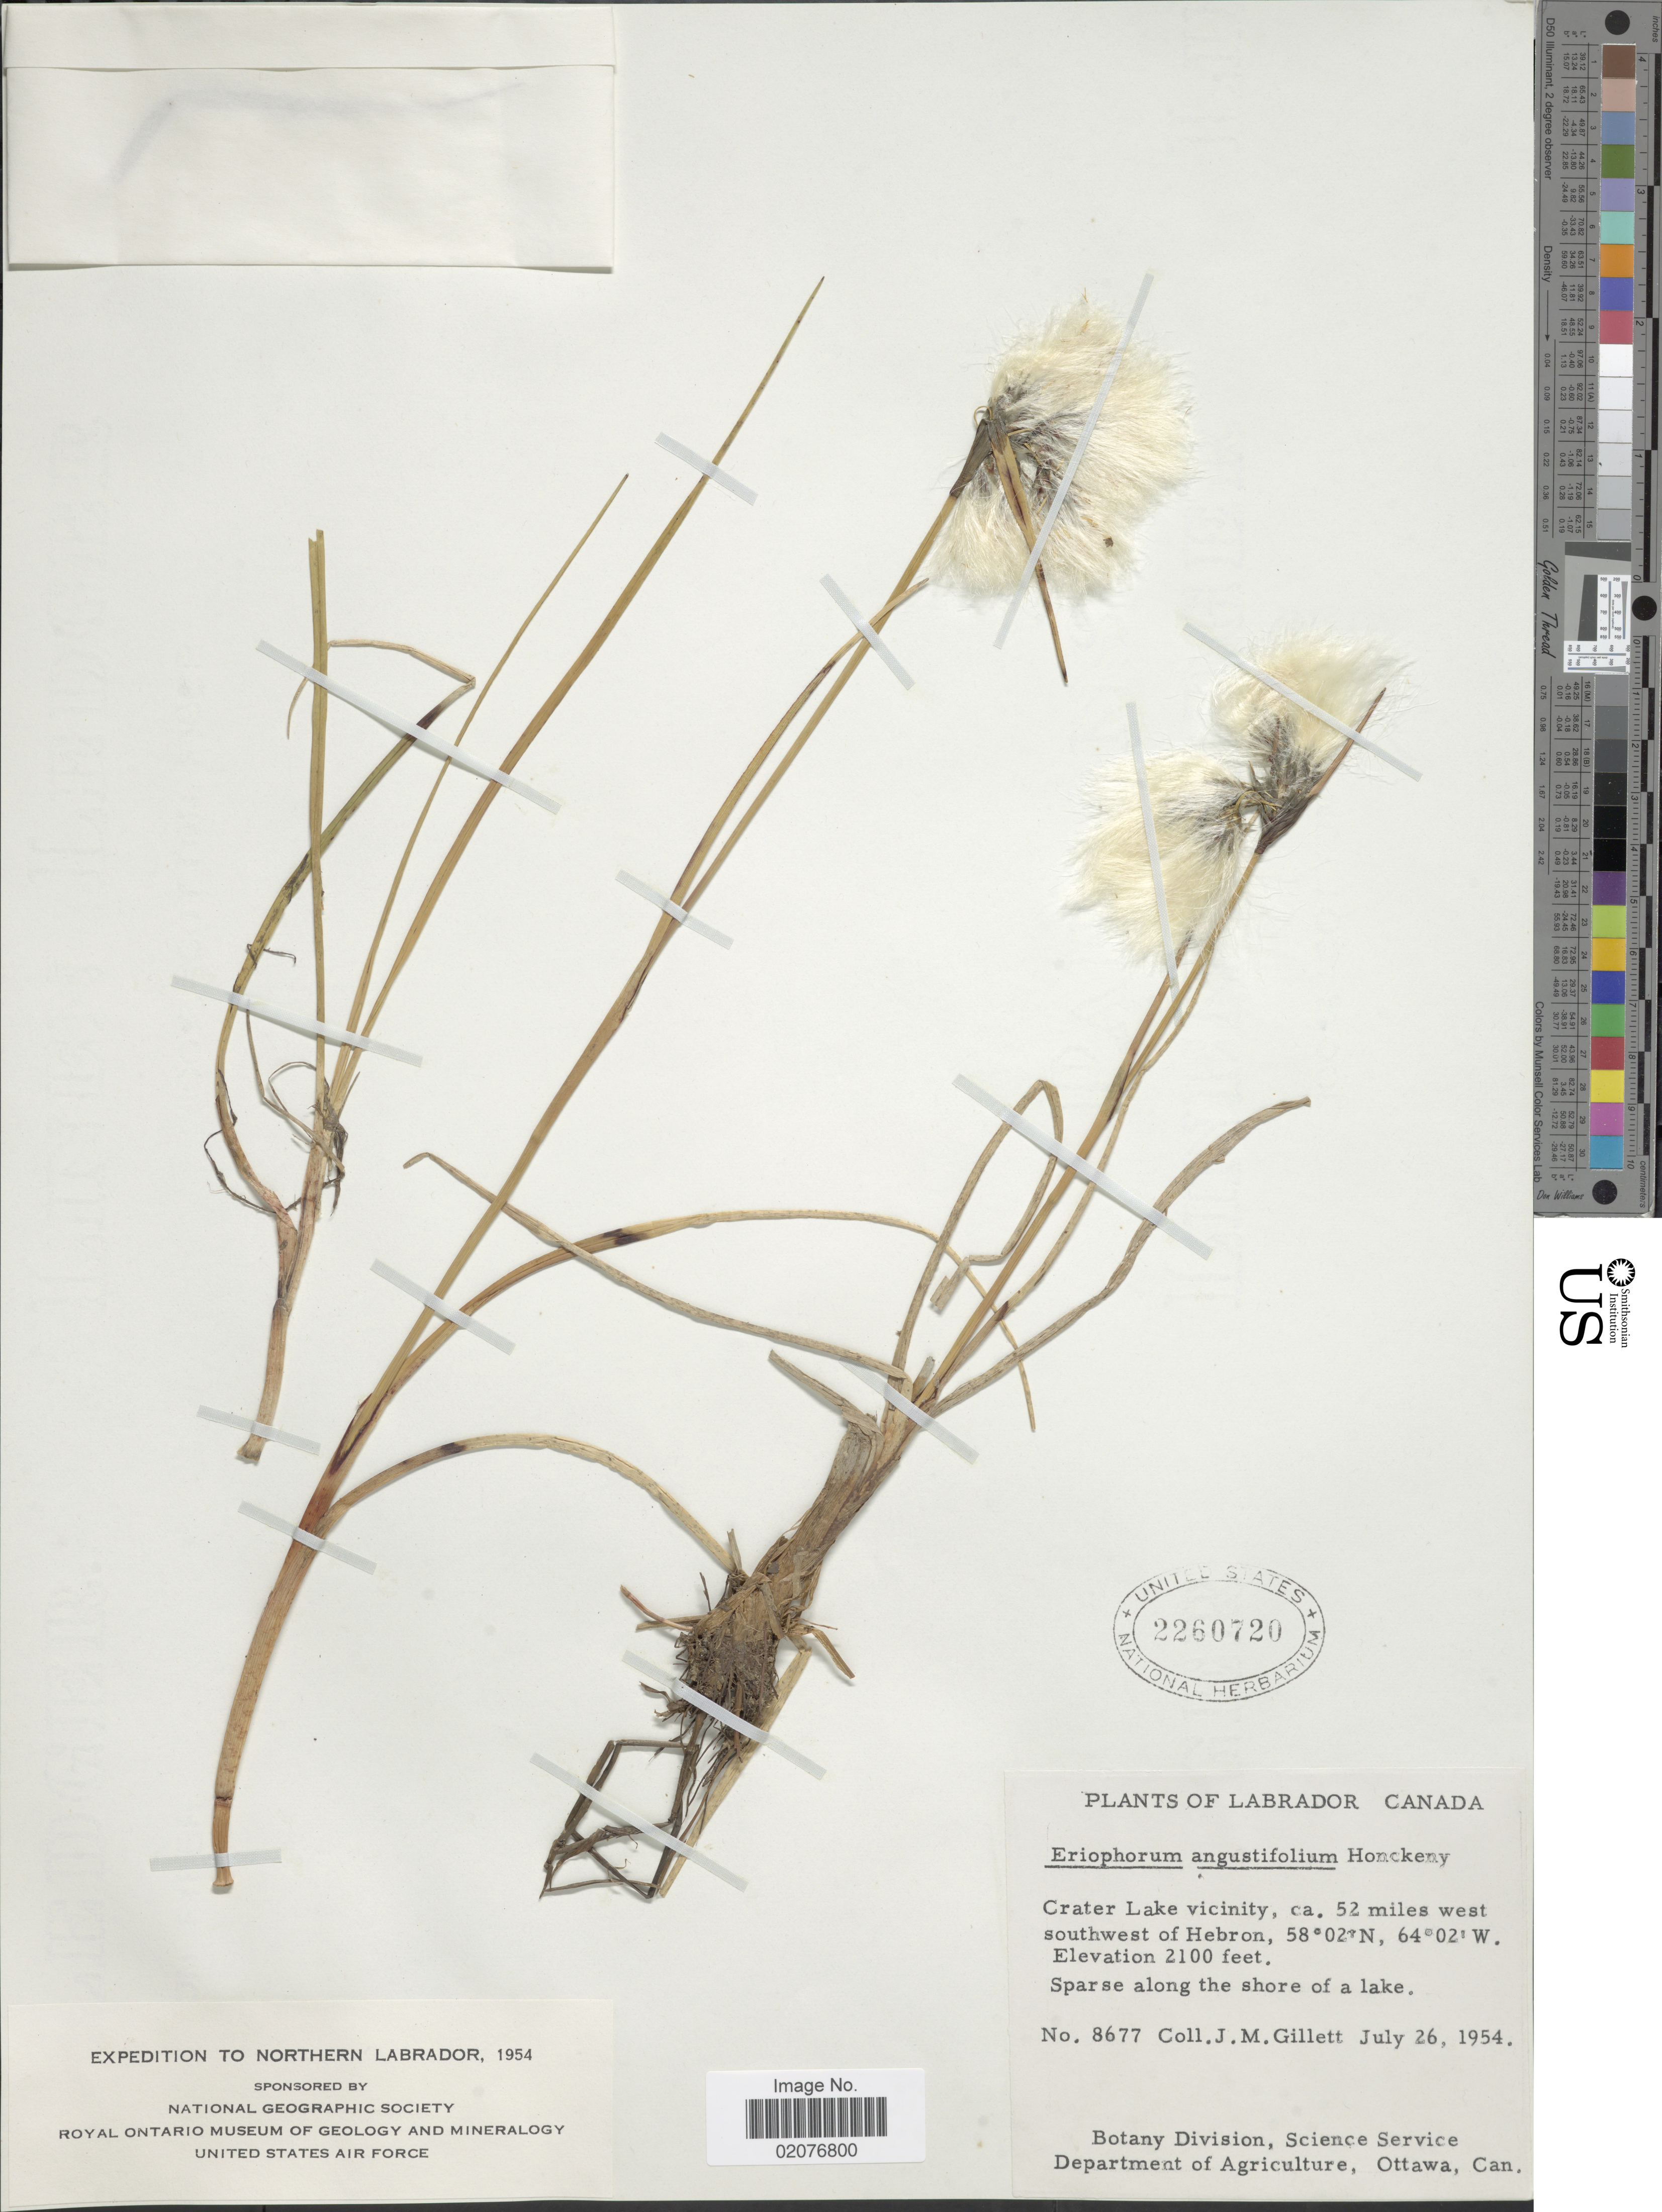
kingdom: Plantae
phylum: Tracheophyta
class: Liliopsida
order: Poales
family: Cyperaceae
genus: Eriophorum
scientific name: Eriophorum angustifolium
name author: Honck.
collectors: J. M. Gillett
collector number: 8677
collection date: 1954-07-26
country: Canada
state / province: Newfoundland and Labrador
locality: Labrador, Crater Lake vicinity, ca 52 miles west southwest of Hebron, Sparse along the shore of a lake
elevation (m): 640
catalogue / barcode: US 2260720